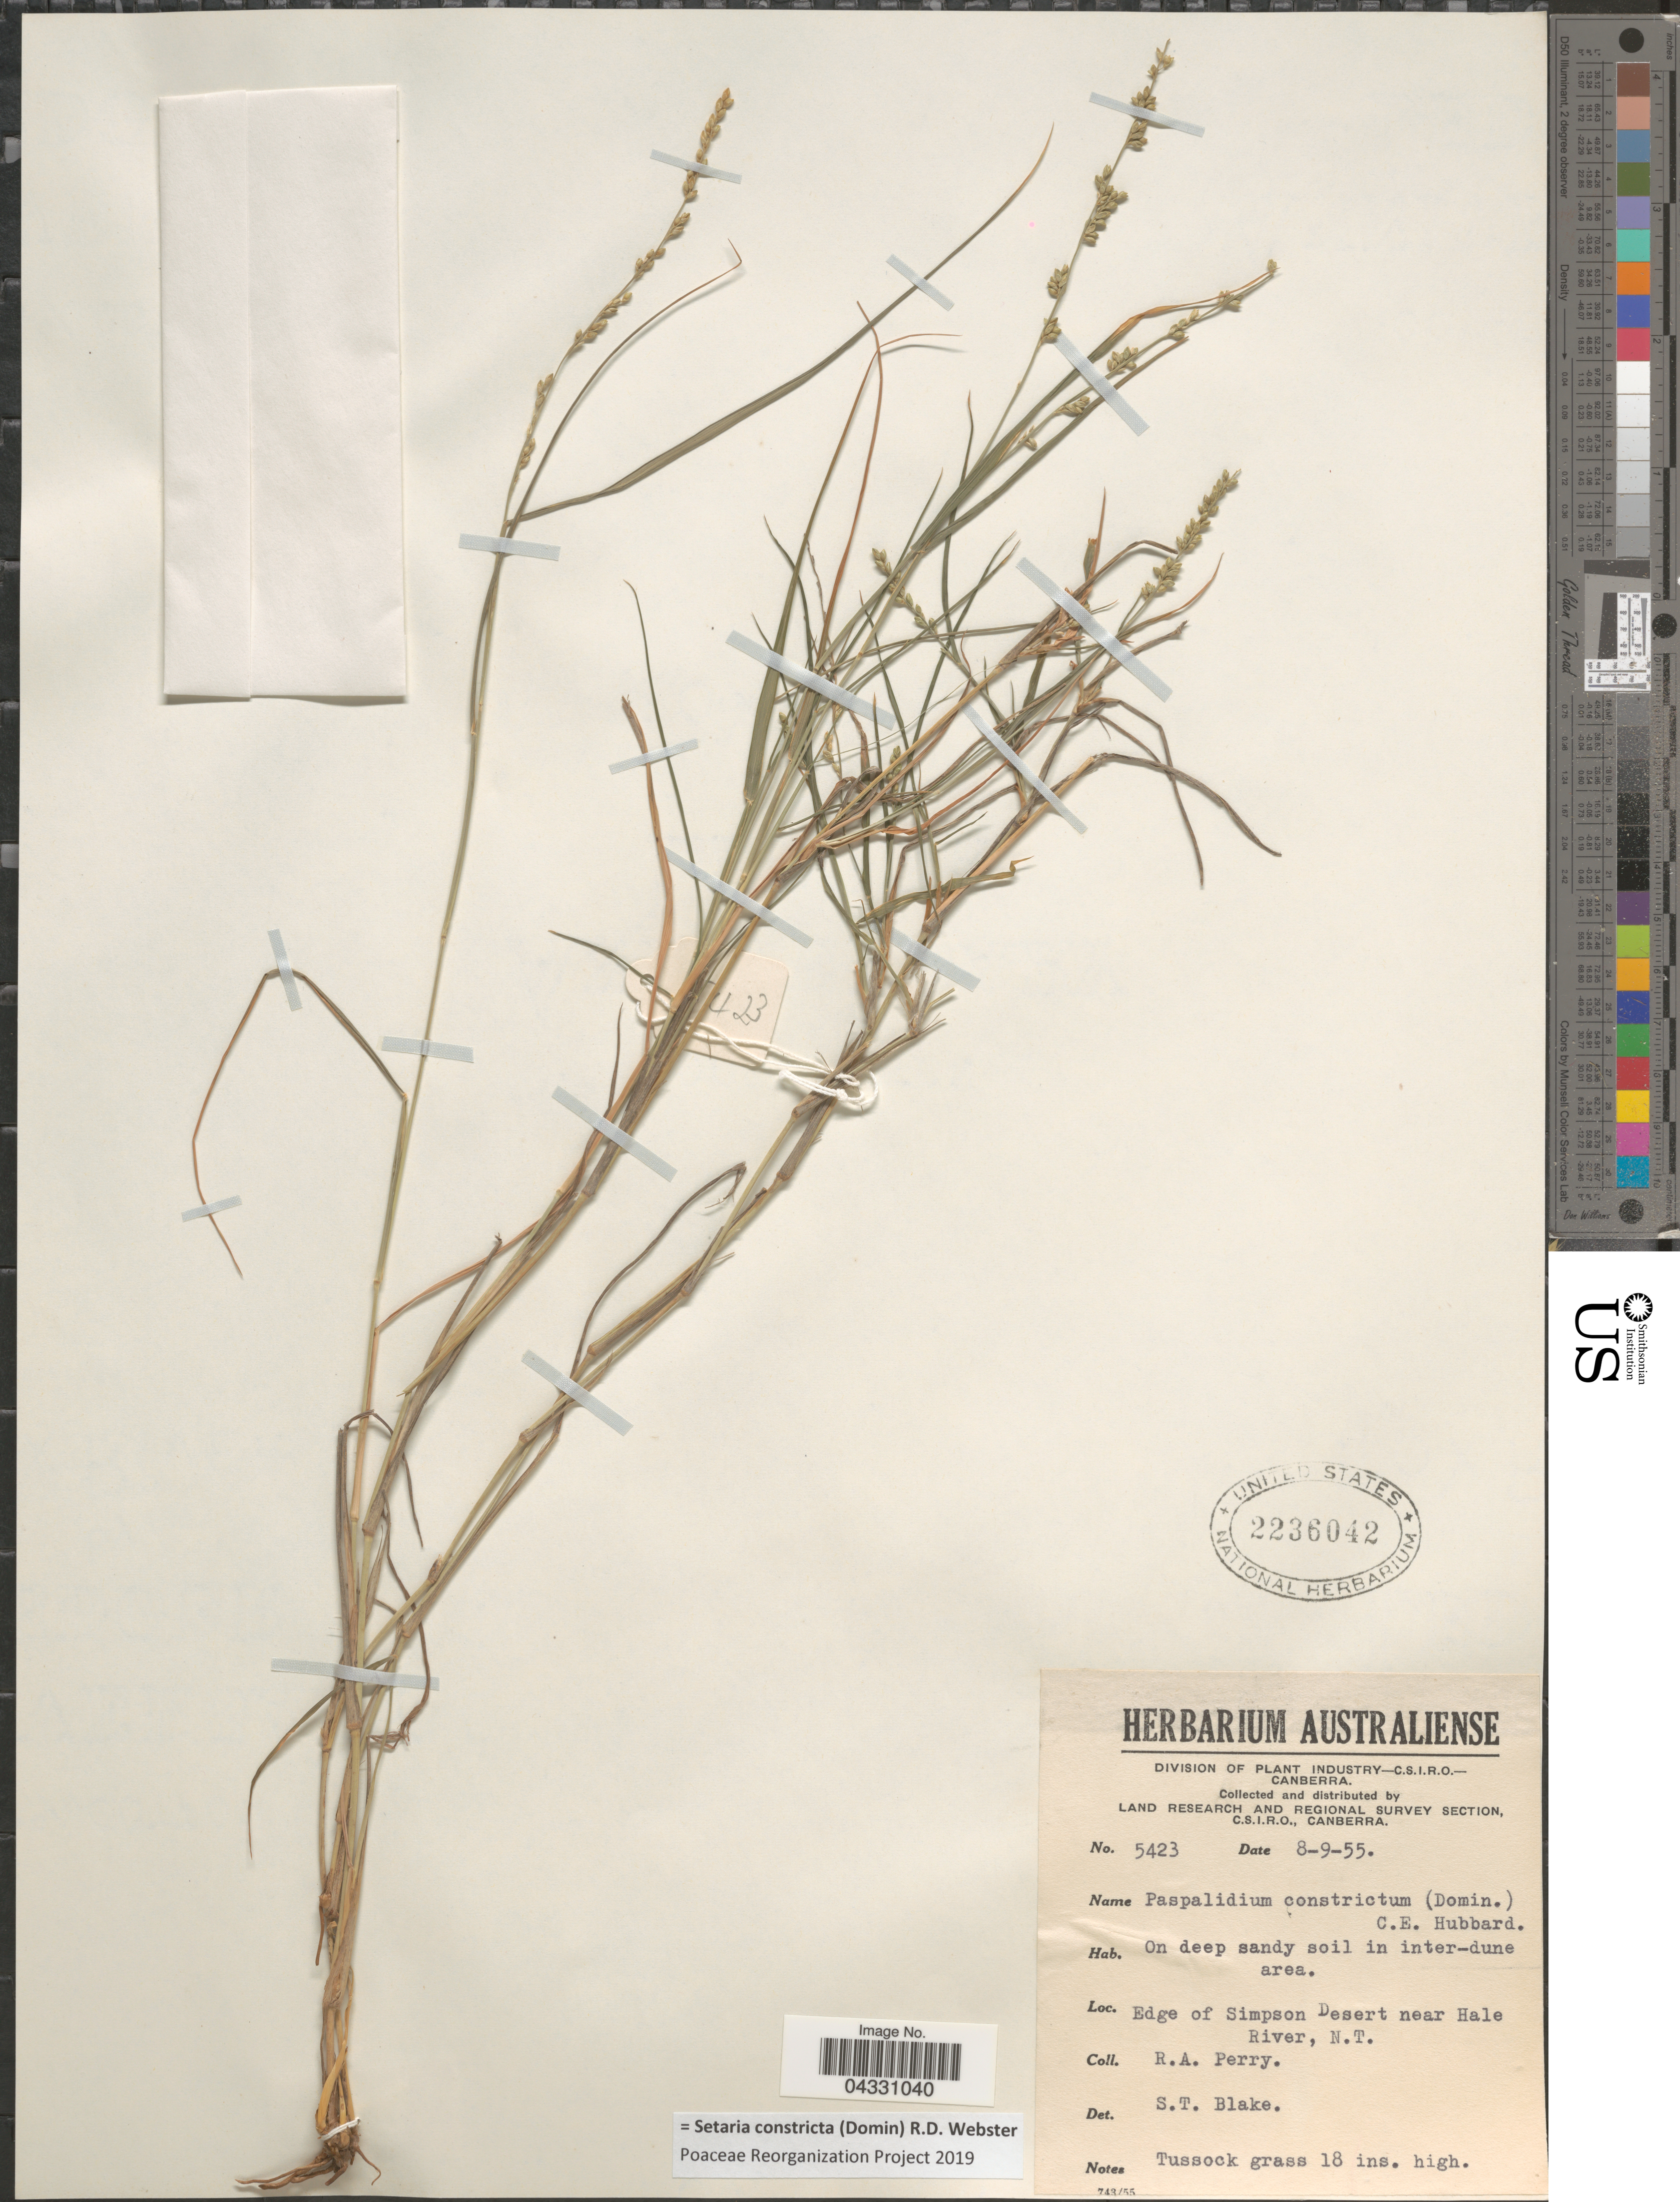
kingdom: Plantae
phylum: Tracheophyta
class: Liliopsida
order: Poales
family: Poaceae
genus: Setaria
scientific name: Setaria constricta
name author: (Domin) R.D. Webster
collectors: Perry, R. A.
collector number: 5423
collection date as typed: Transcribed d/m/y: 8/9/55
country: Australia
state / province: Northern Territory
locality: Land Research and Regional Survey Section. Edge of Simpson Desert near Hale River, N.T.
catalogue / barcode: US 2236042